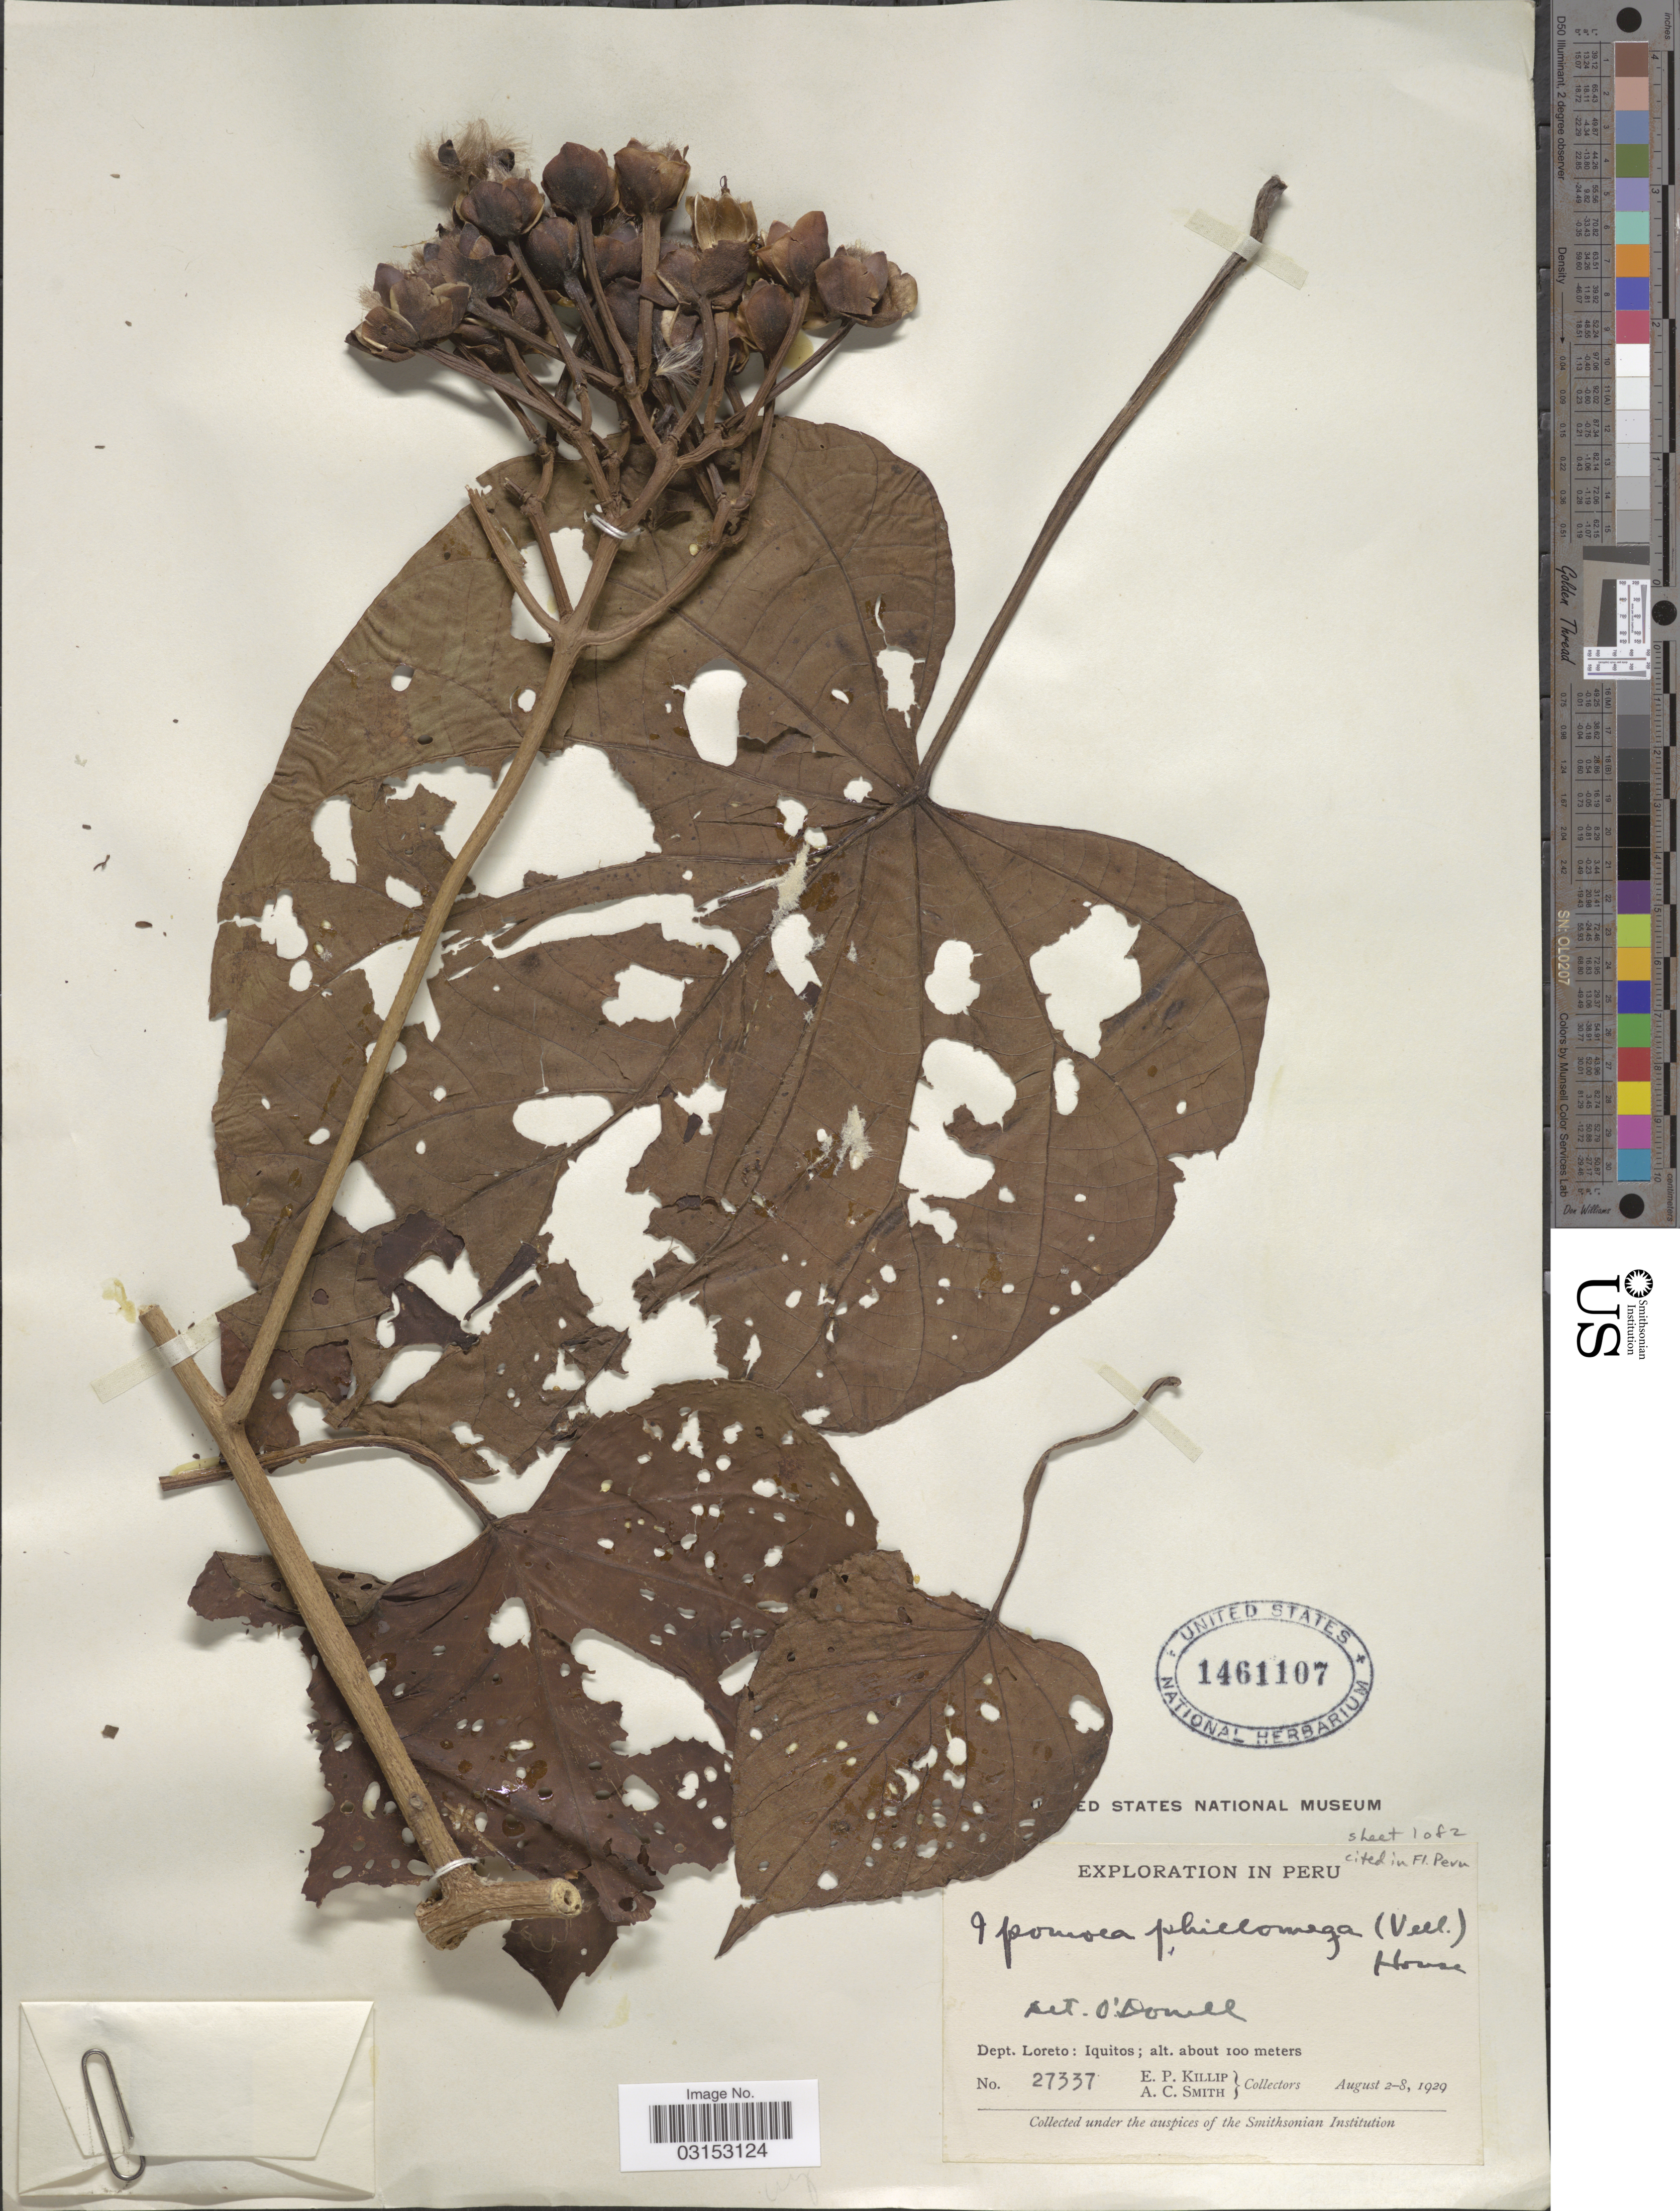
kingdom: Plantae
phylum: Tracheophyta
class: Magnoliopsida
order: Solanales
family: Convolvulaceae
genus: Ipomoea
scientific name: Ipomoea philomega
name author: (Vell.) House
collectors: E. P. Killip & A. C. Smith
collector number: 27337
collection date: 1929-08-02/1929-08-08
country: Peru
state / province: Loreto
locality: Dept. Loreto: Iquitos.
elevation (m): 100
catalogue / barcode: US 1461107